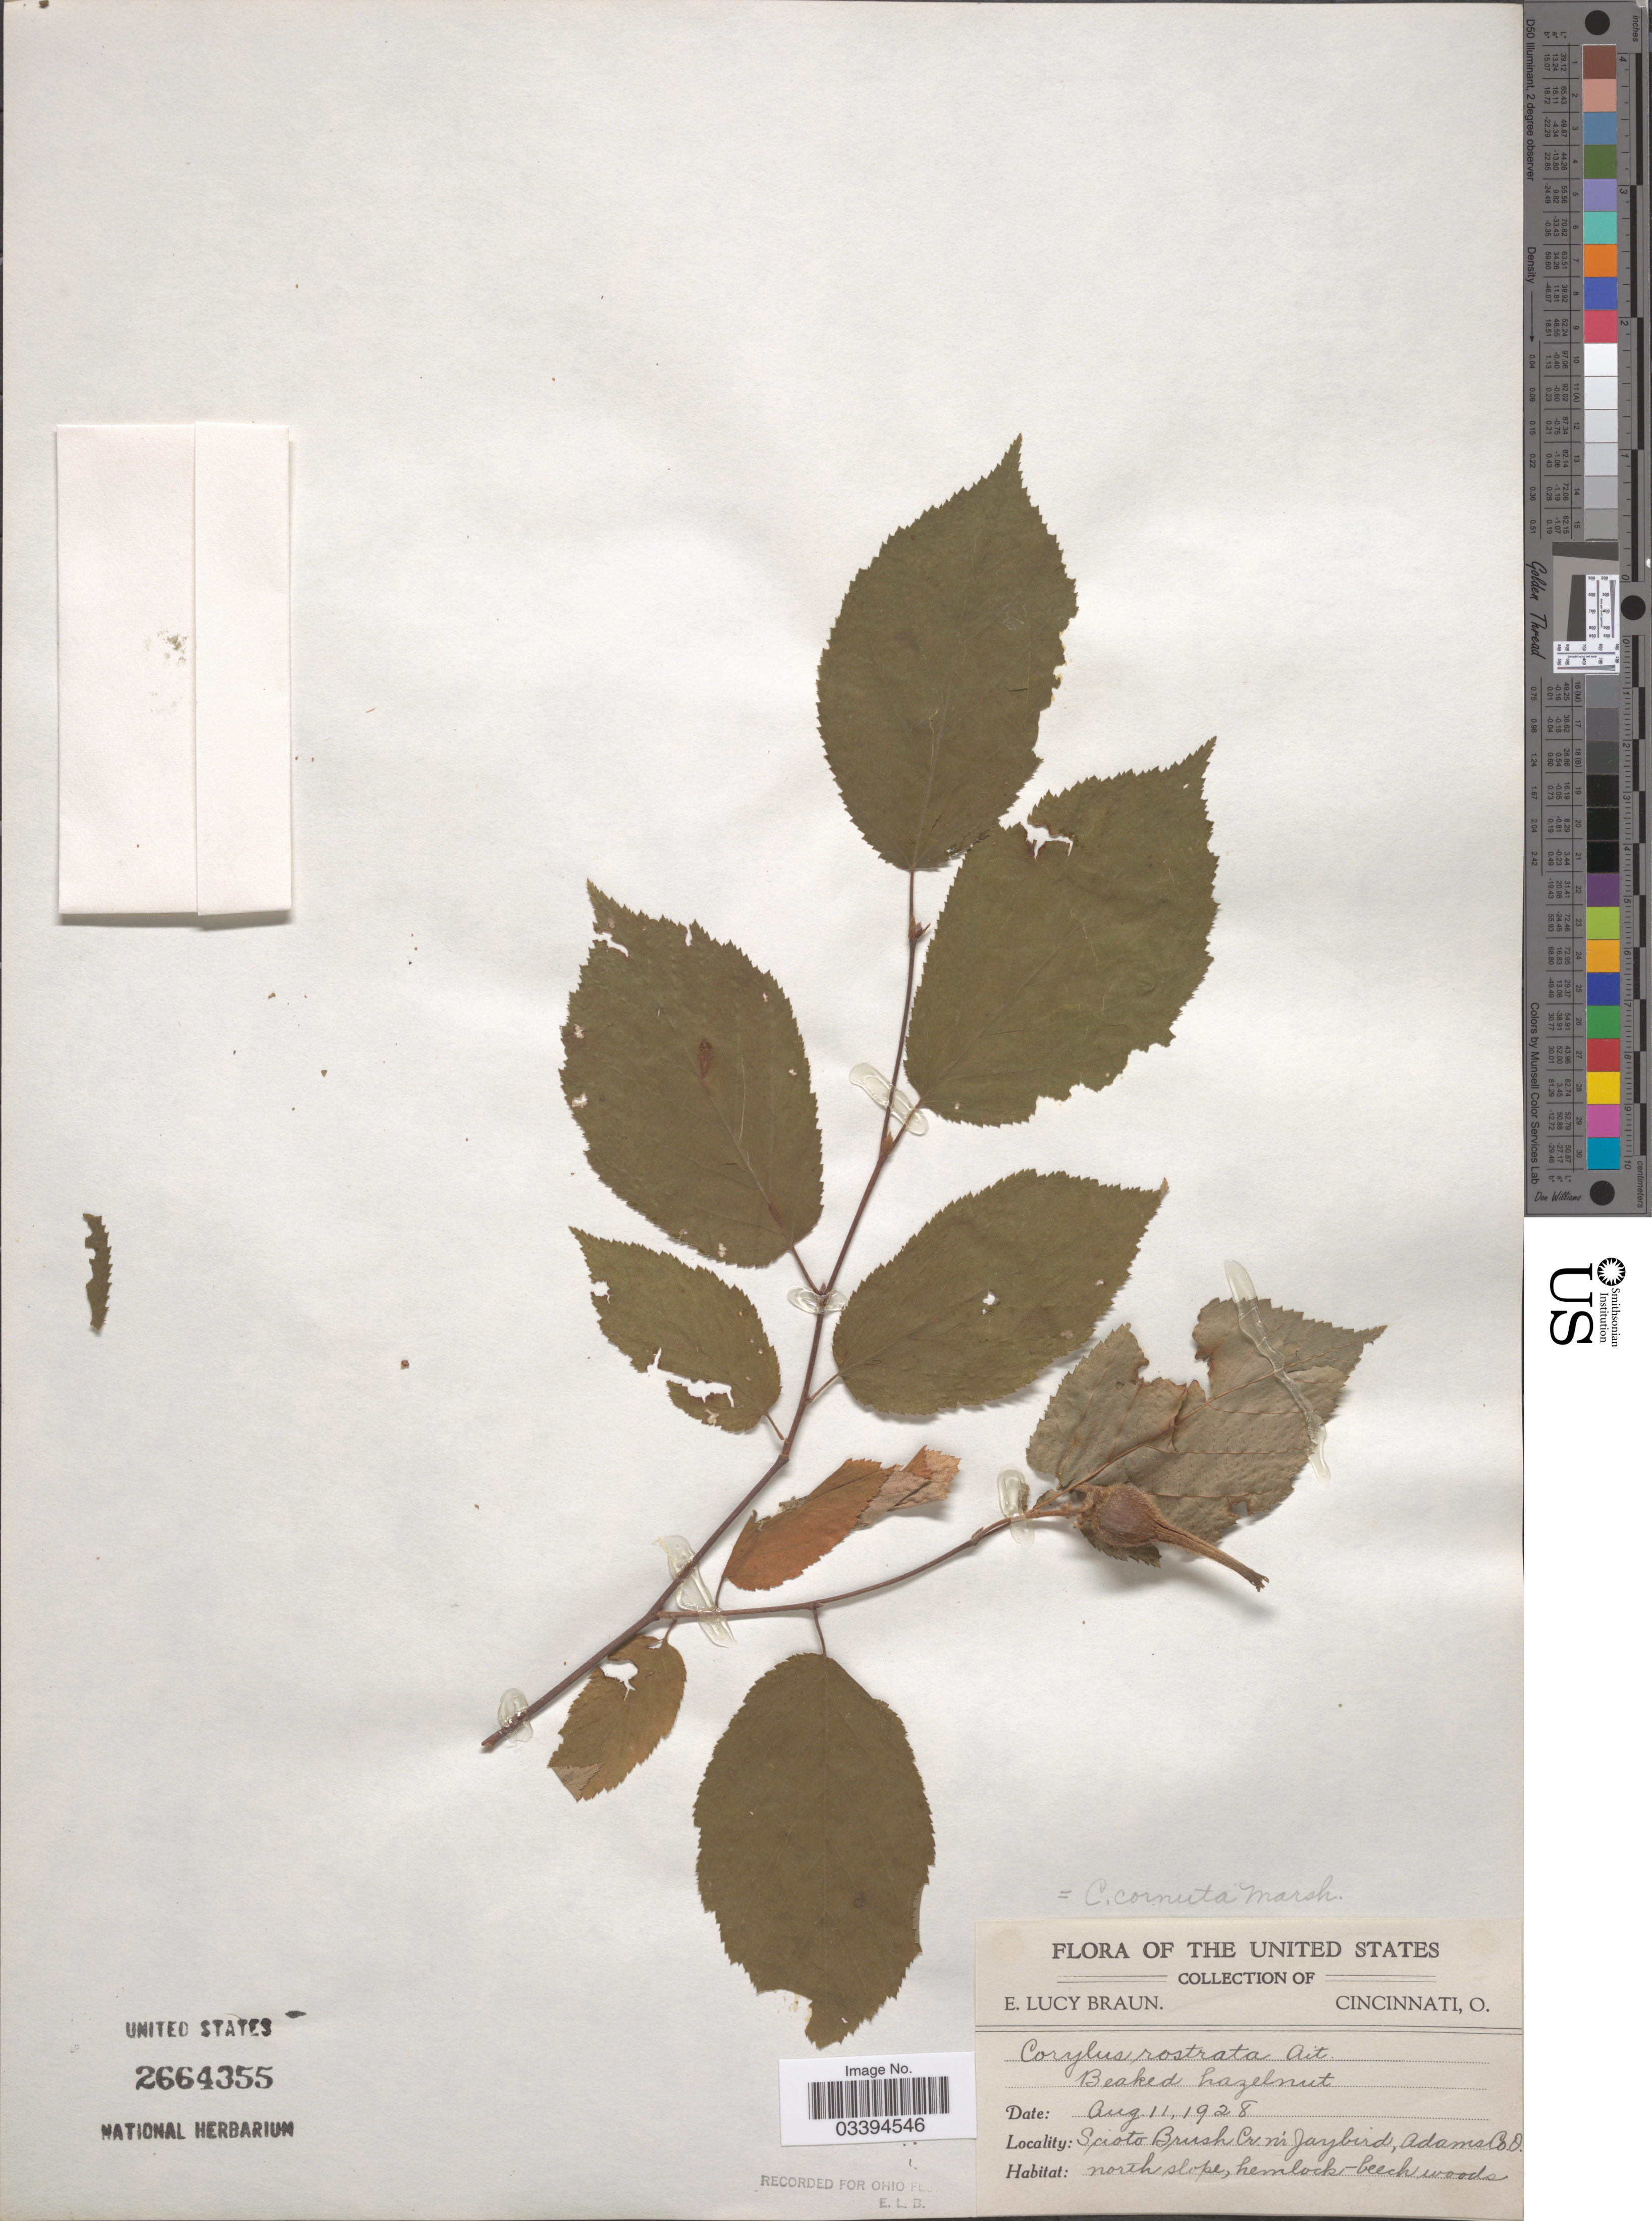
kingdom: Plantae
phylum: Tracheophyta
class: Magnoliopsida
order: Fagales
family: Betulaceae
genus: Corylus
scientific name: Corylus cornuta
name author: Marshall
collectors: E. L. Braun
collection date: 1928-08-11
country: United States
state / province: Ohio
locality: Scioto Brush Cr in Jaybird, Adams Co.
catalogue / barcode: US 2664355